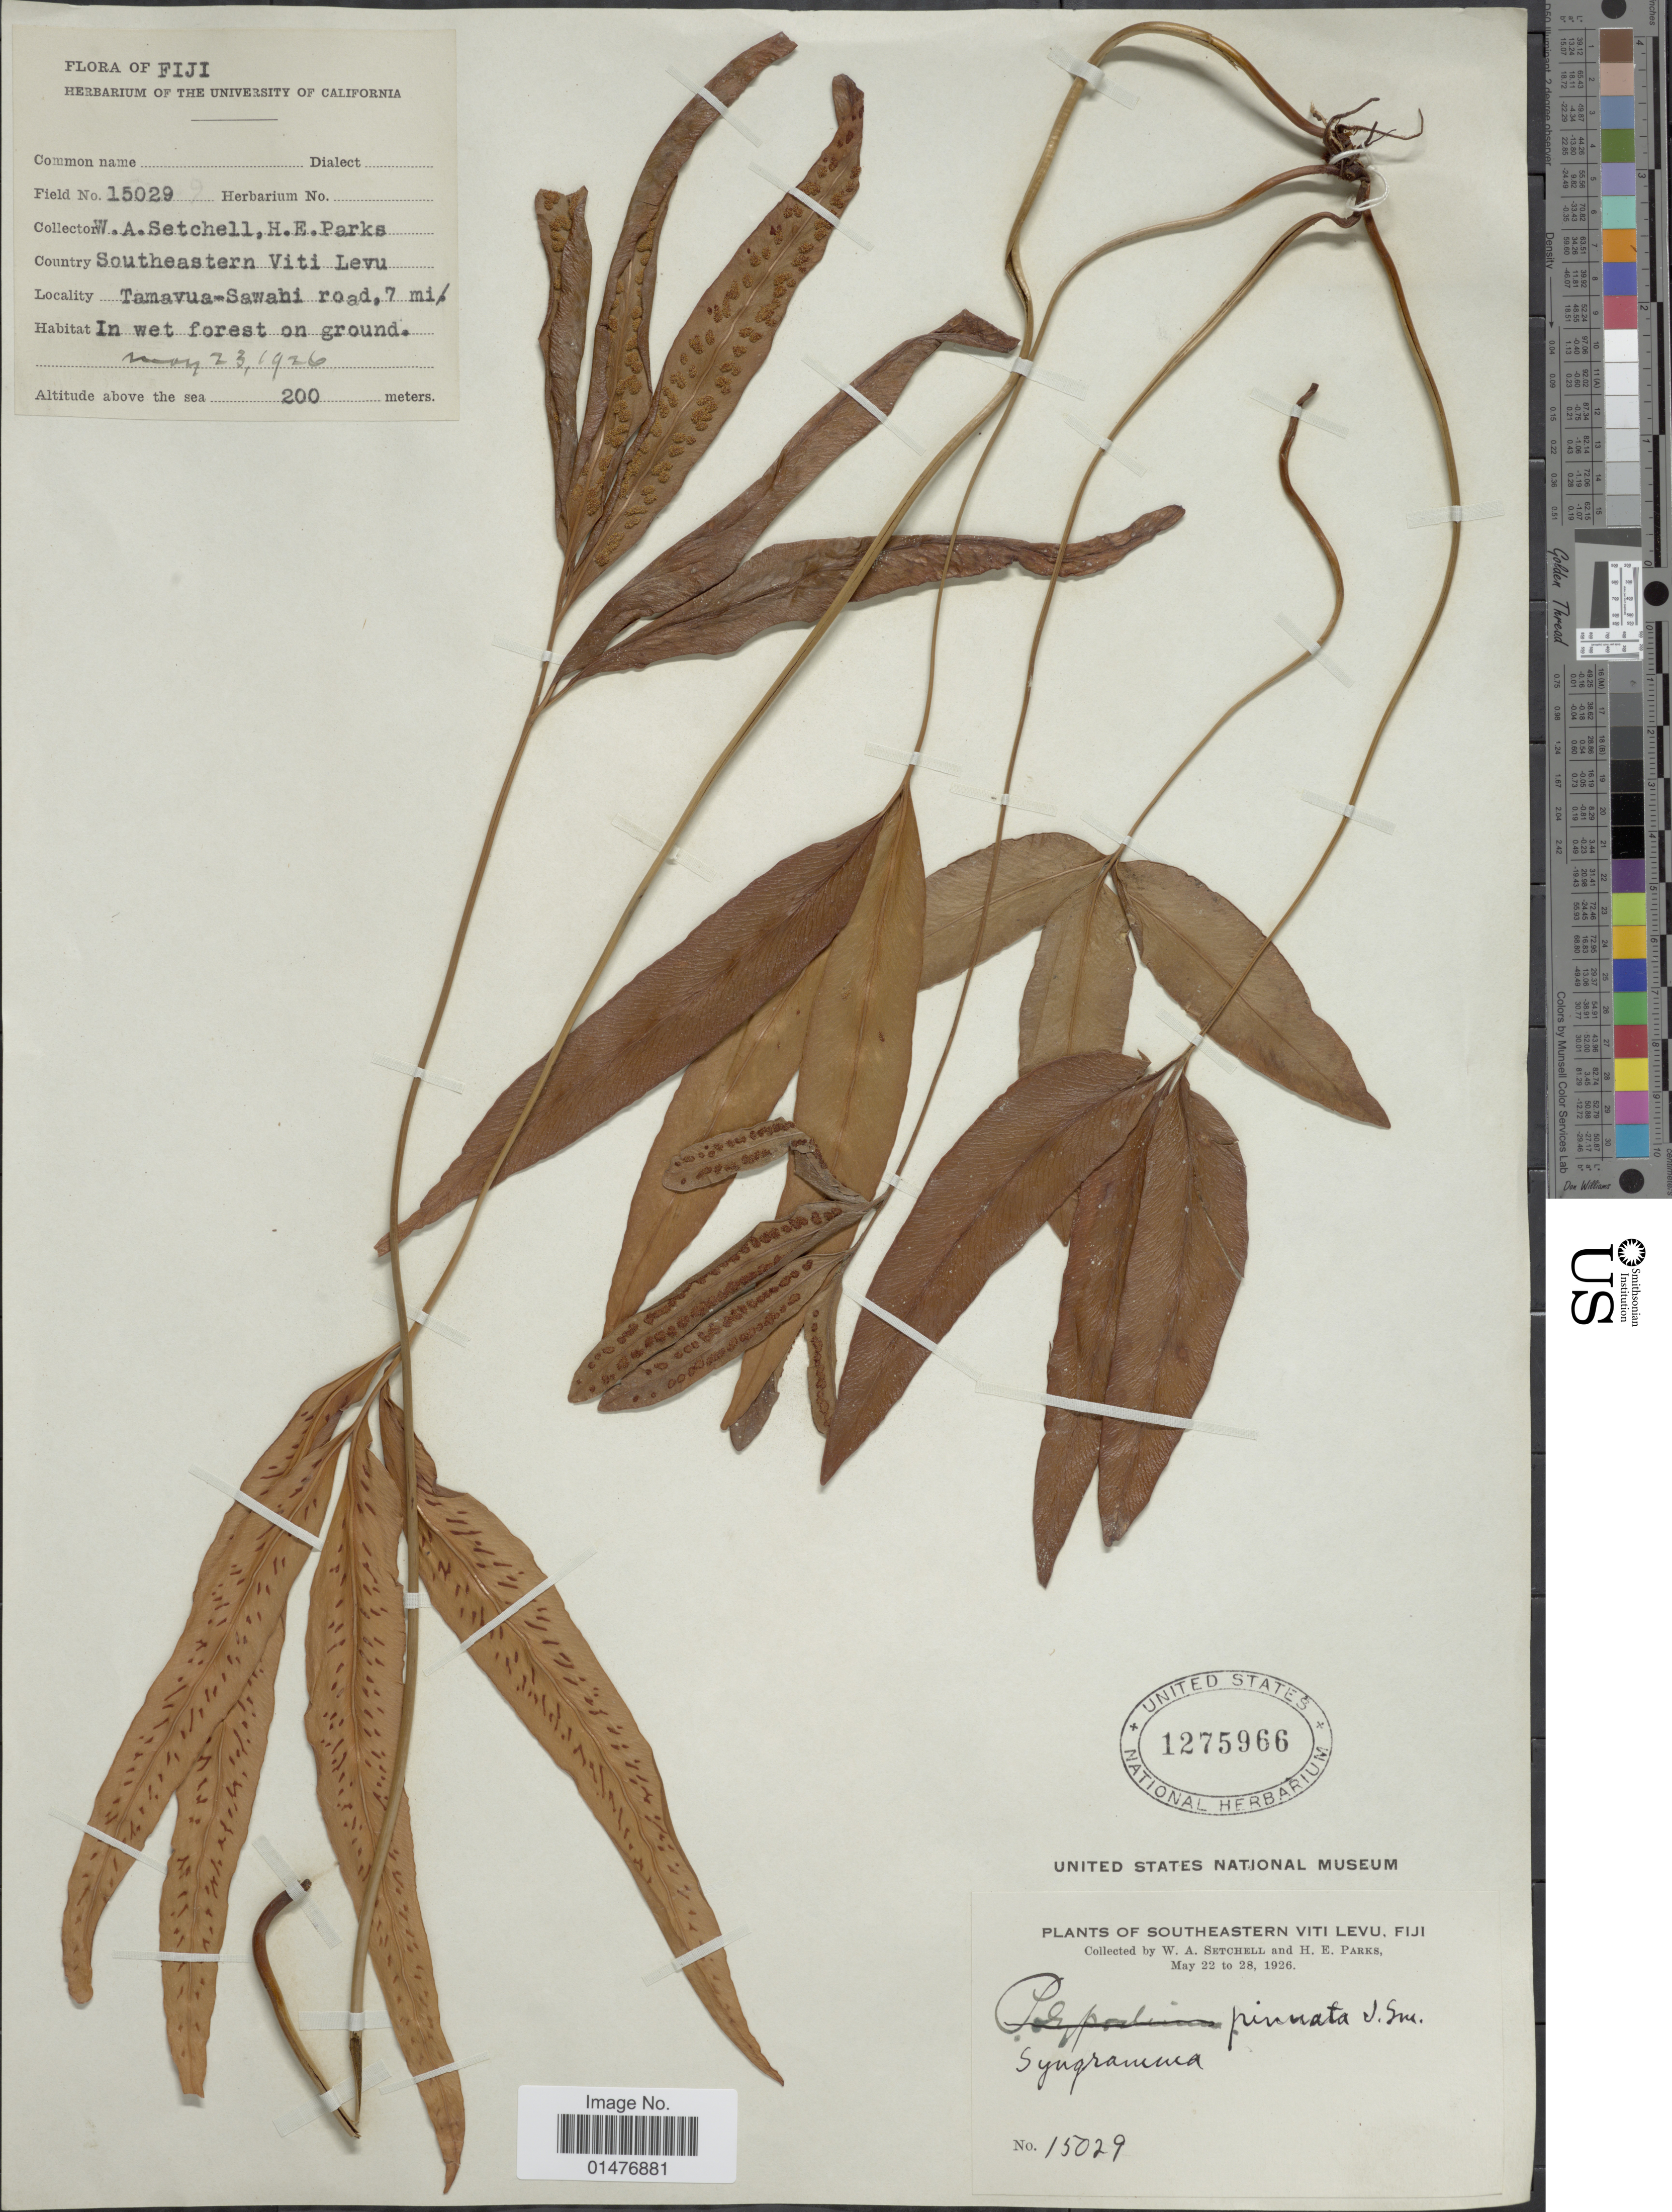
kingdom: Plantae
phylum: Tracheophyta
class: Polypodiopsida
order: Polypodiales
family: Pteridaceae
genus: Taenitis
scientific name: Taenitis pinnata var. polypodioides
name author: (Baker) Holttum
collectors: W. Setchell & H. E. Parks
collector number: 15029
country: Fiji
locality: Viti Levu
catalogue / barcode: US 1275966